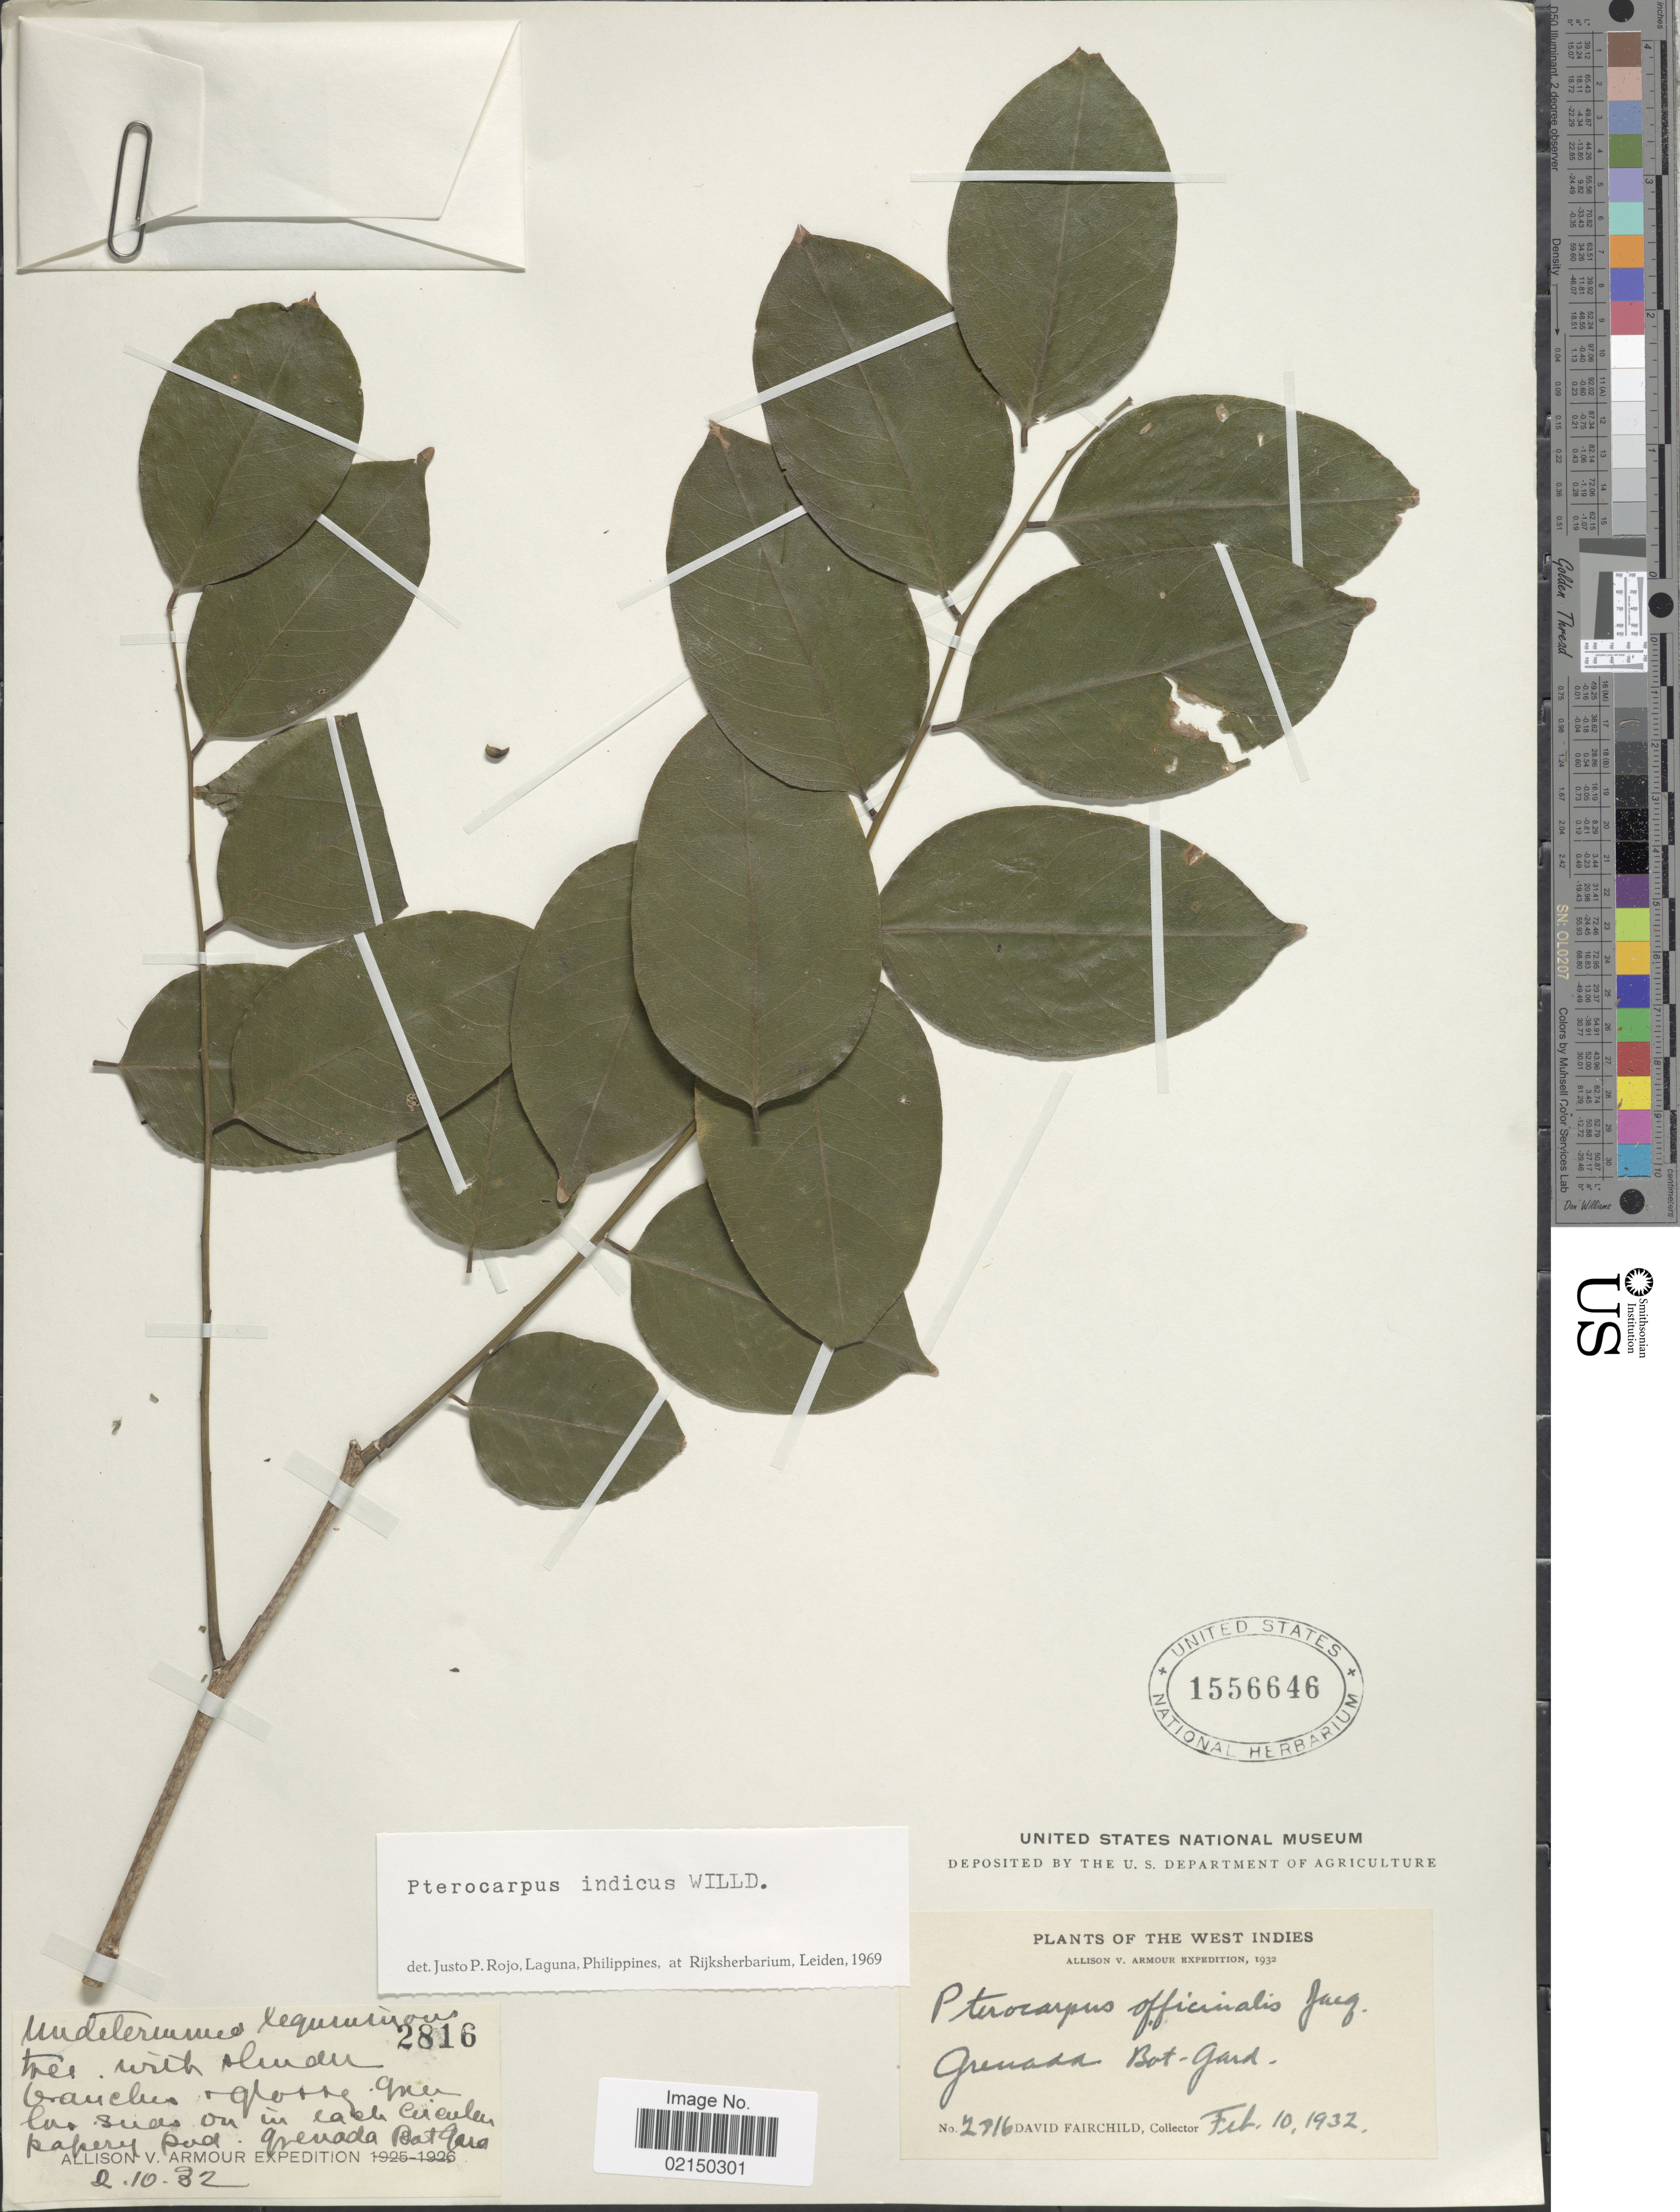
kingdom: Plantae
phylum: Tracheophyta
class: Magnoliopsida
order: Fabales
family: Fabaceae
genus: Pterocarpus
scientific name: Pterocarpus indicus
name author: Willd.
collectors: D. Fairchild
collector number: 2716*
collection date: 1932-02-10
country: Grenada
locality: Grenada Bot. Gard., on in east cuiculum [interpreted] papery pod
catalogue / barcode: US 1556646